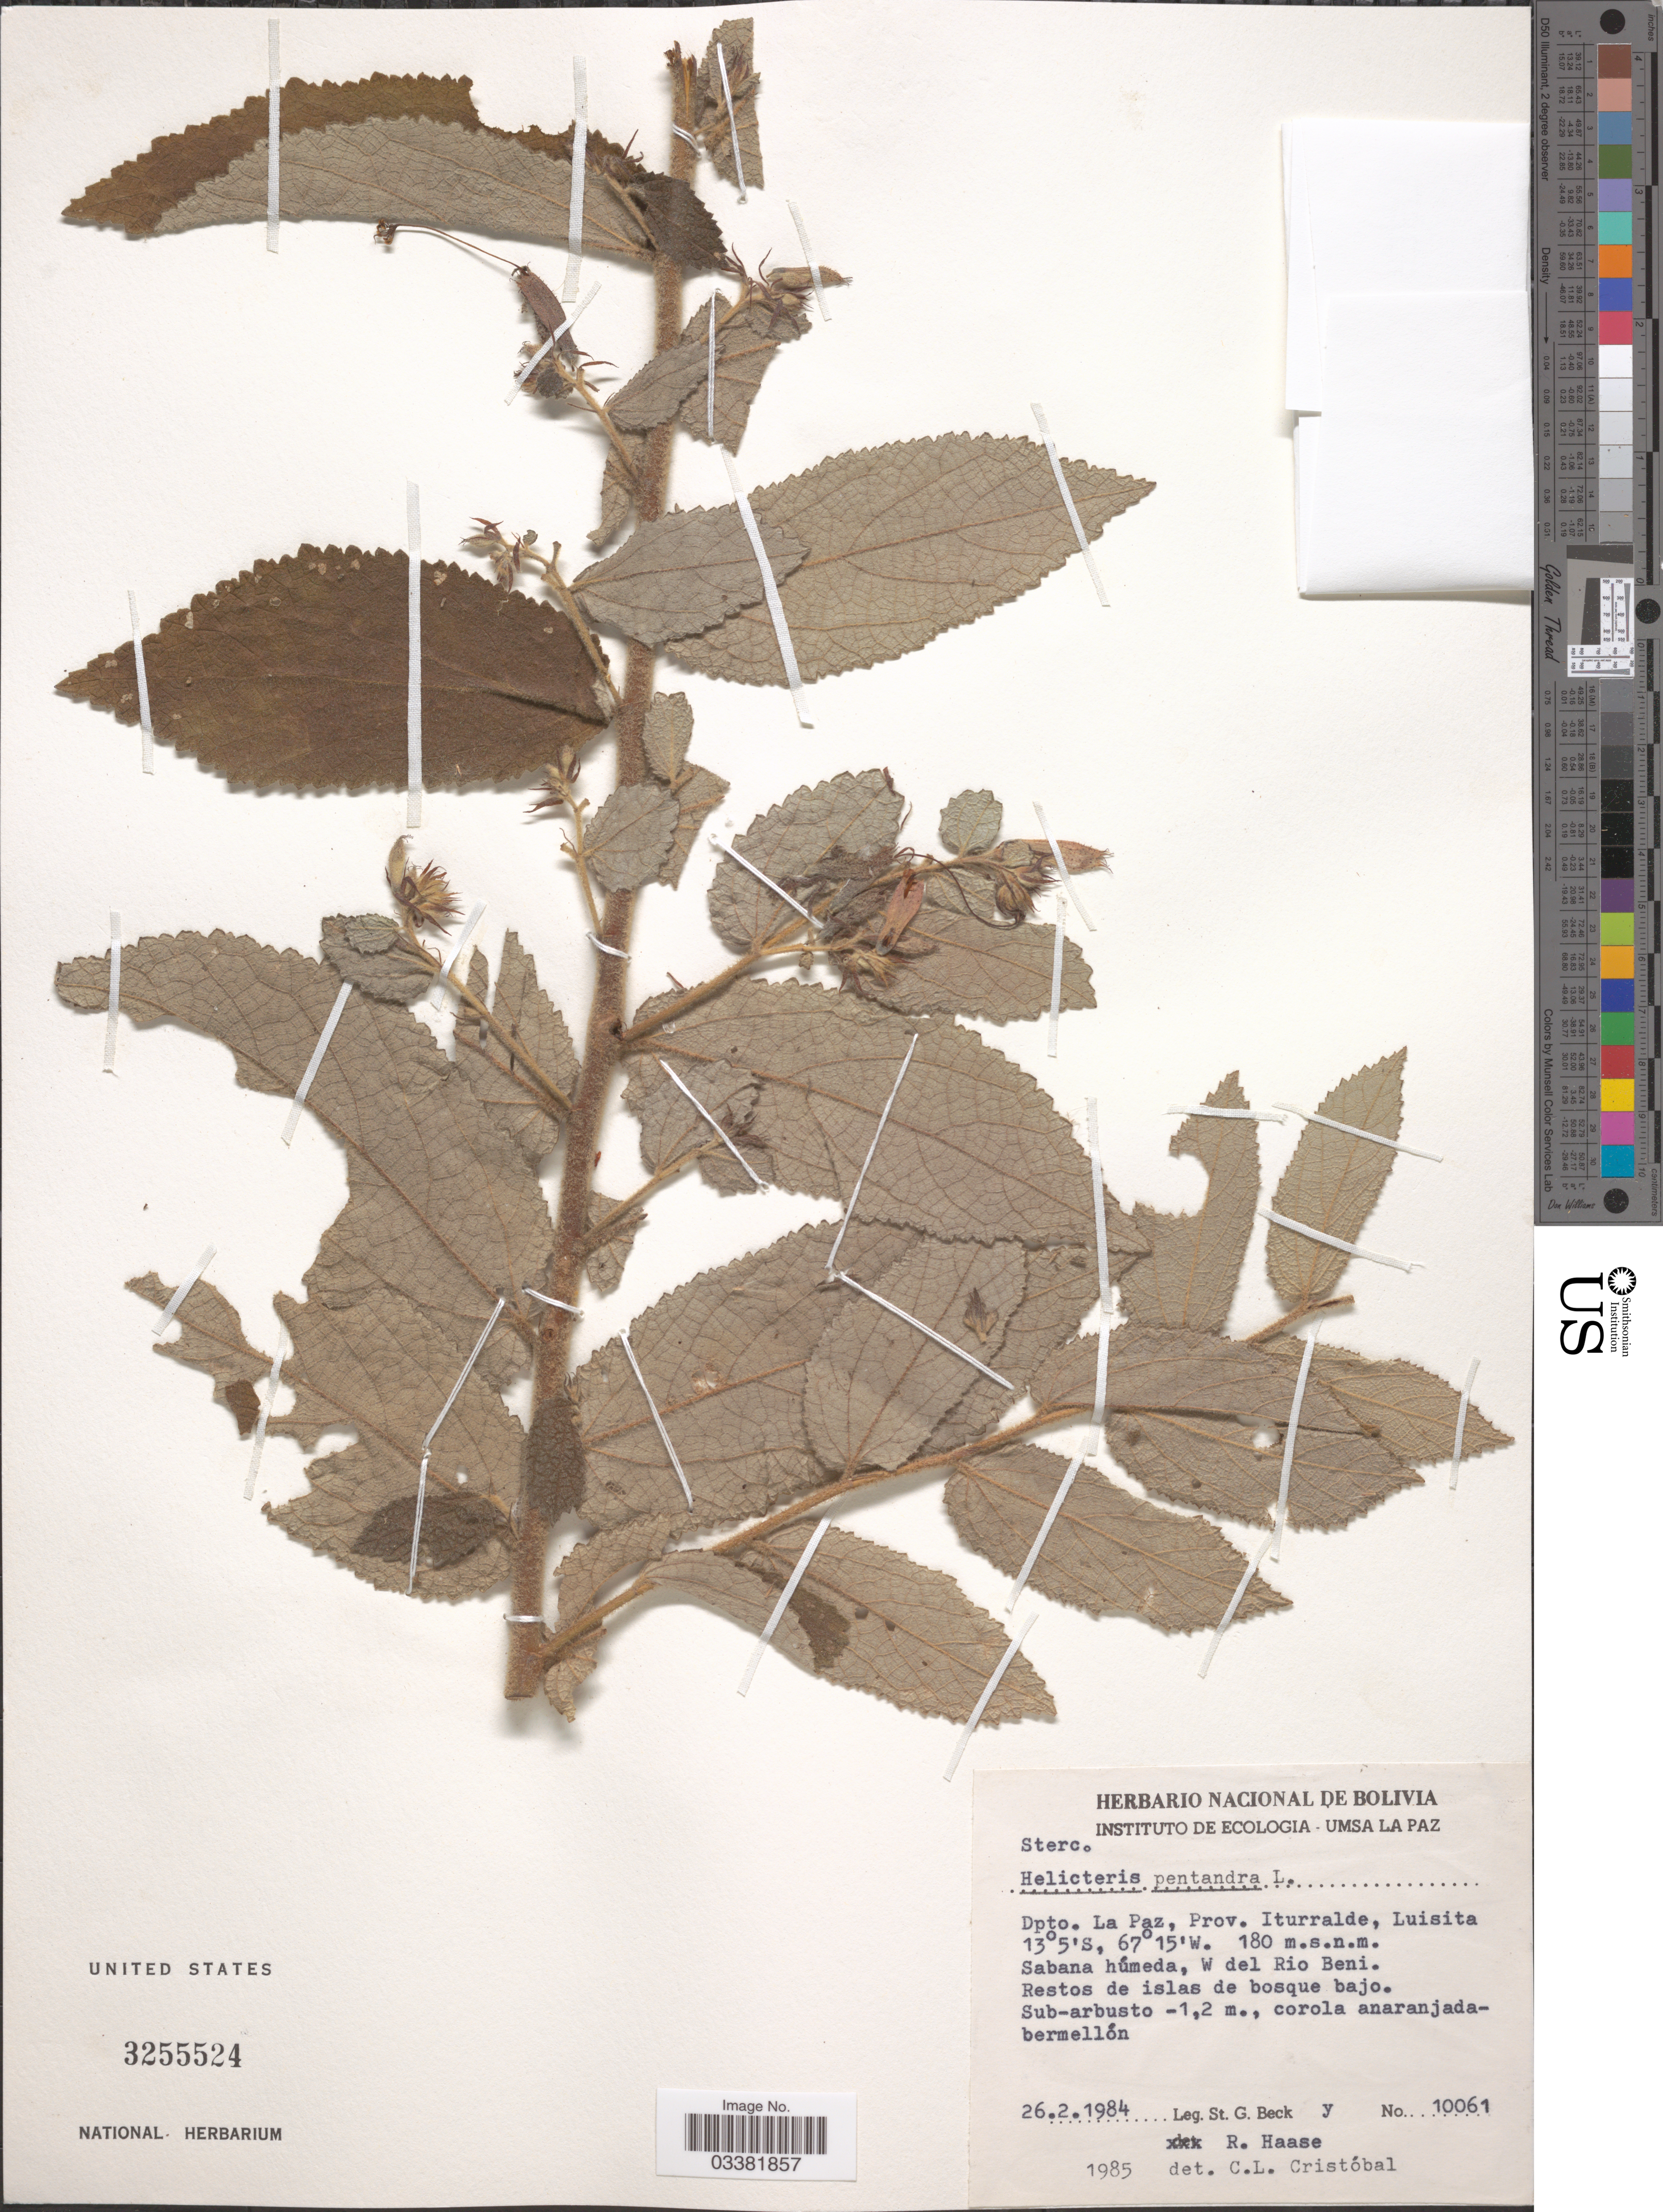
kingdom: Plantae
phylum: Tracheophyta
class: Magnoliopsida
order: Malvales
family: Malvaceae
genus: Helicteres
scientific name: Helicteres pentandra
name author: L.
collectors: S. G. Beck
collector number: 10061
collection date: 1984-02-26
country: Bolivia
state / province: La Paz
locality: Dpto. La Paz, Prov. Iturralde, Luisita. Sabana húmeda, W del Rio Beni.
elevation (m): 180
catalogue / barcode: US 3255524